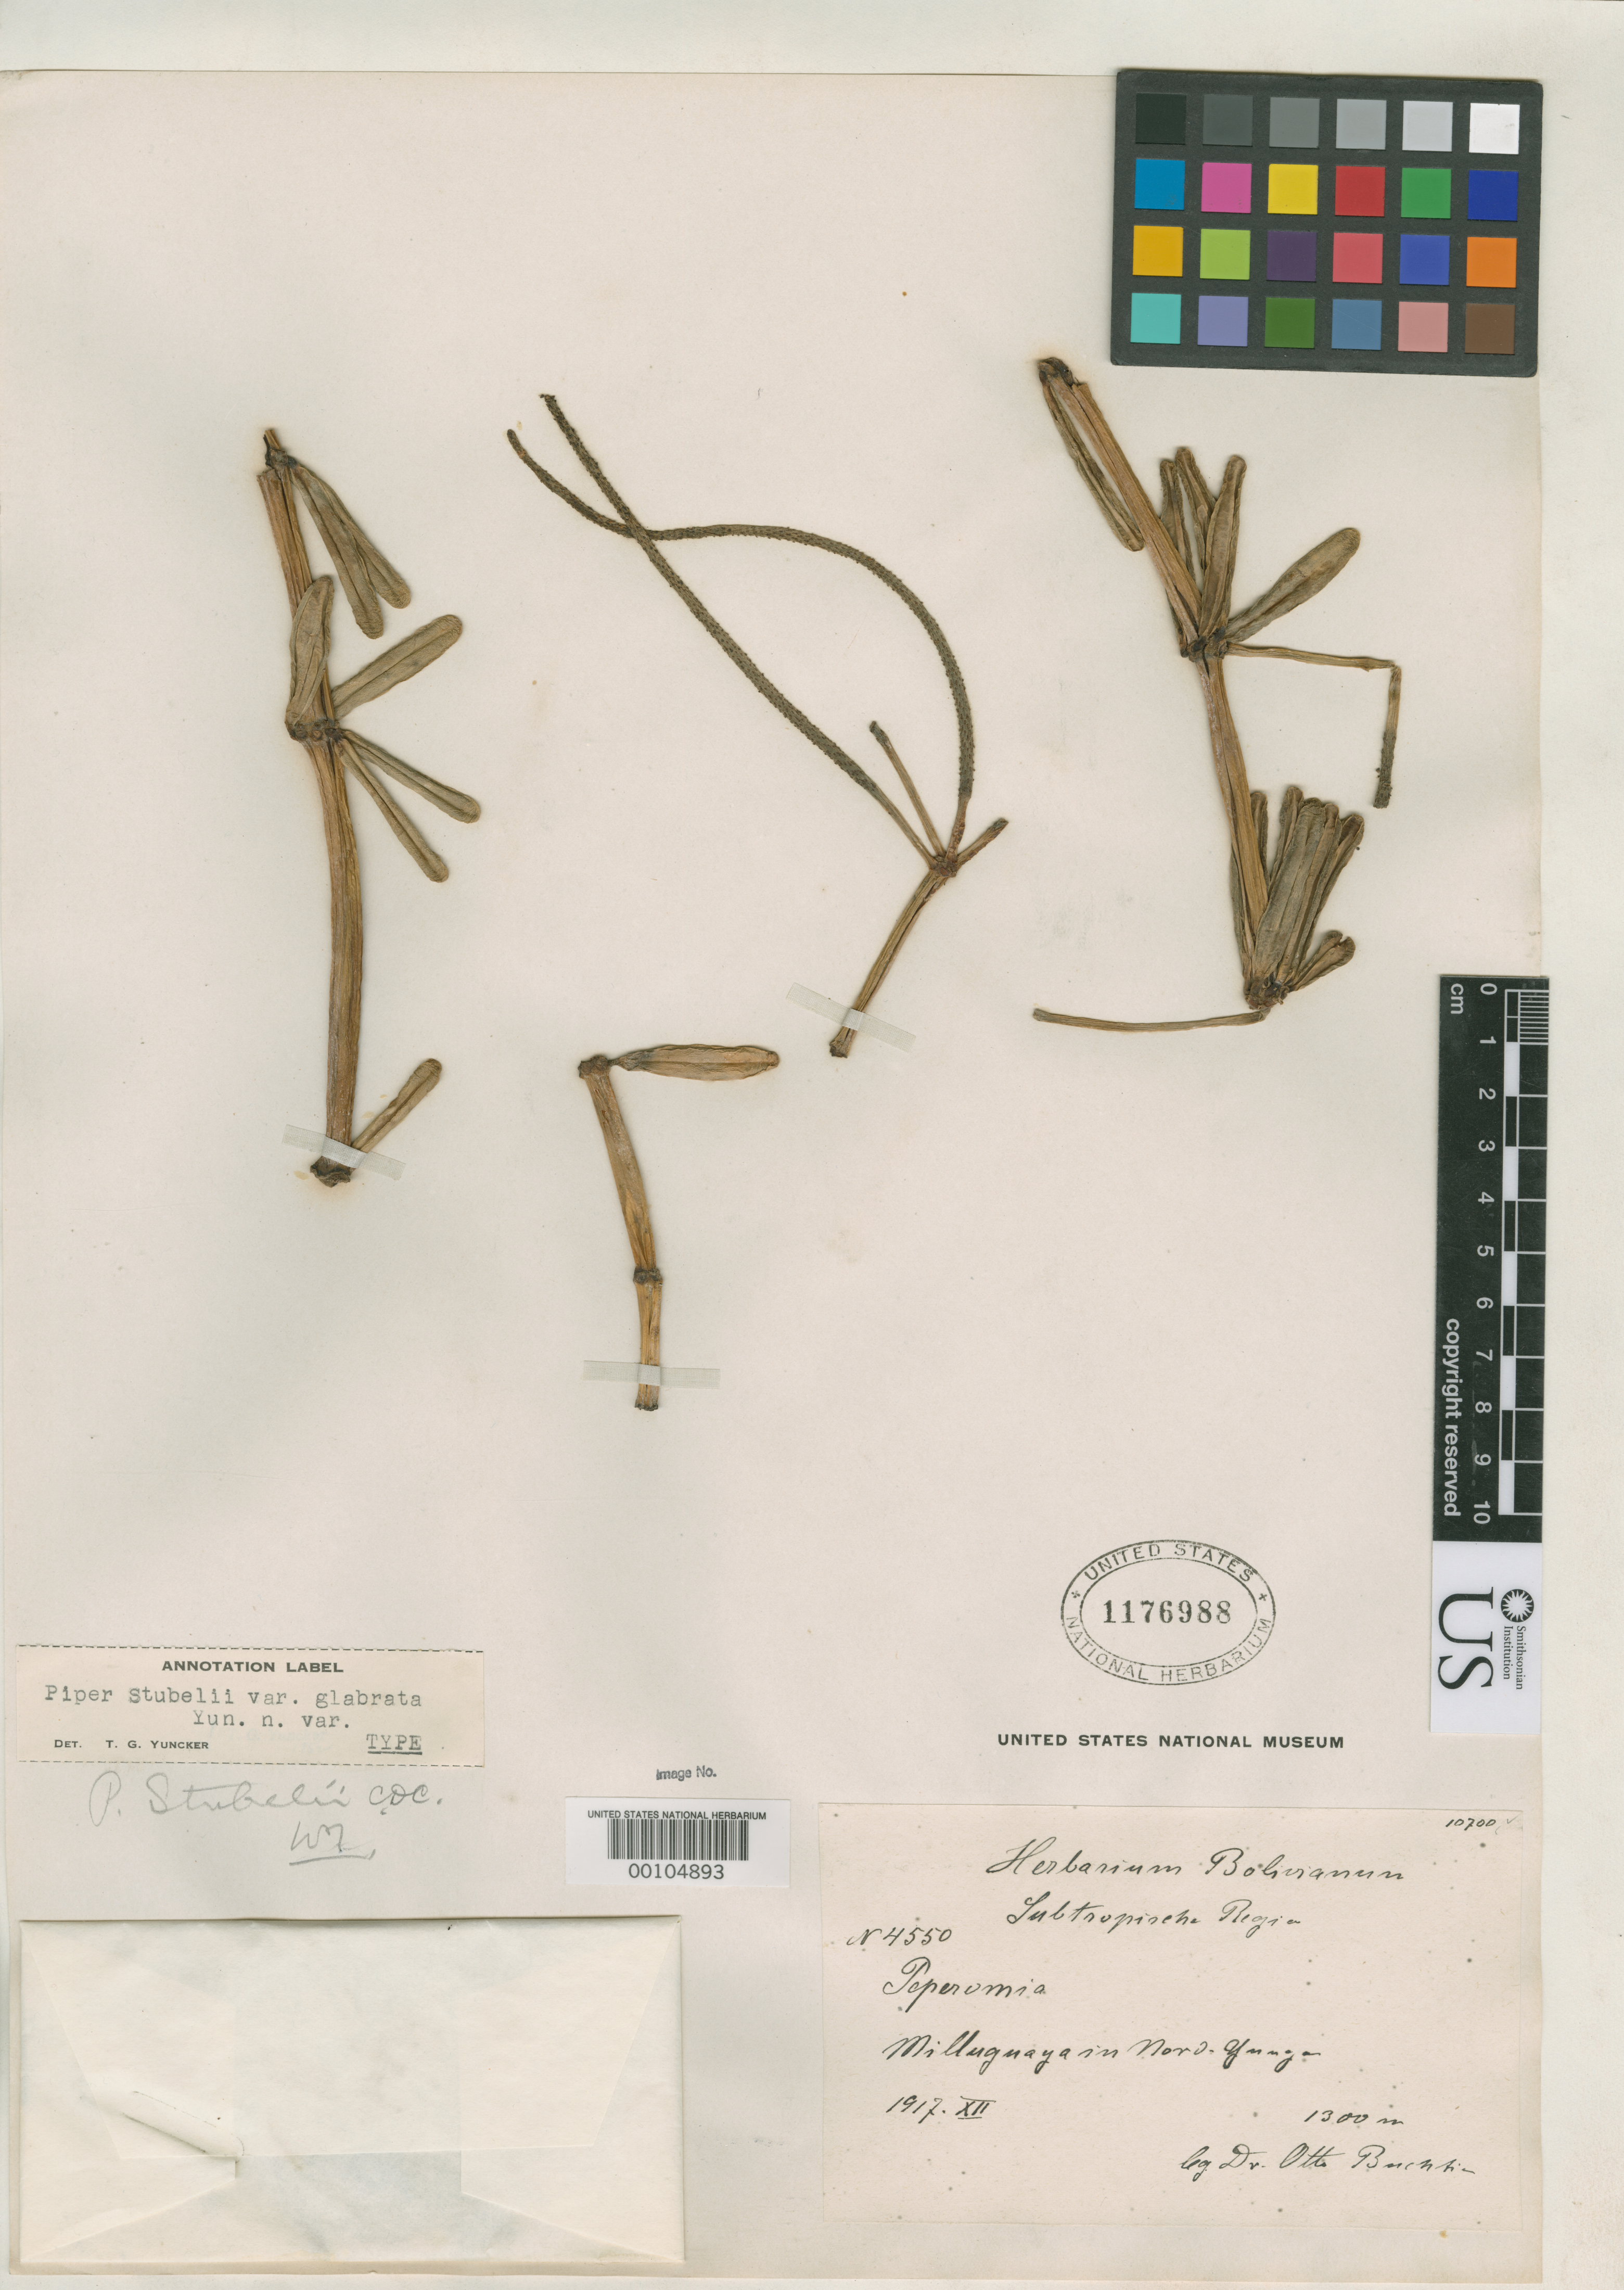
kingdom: Plantae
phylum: Tracheophyta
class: Magnoliopsida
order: Piperales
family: Piperaceae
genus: Peperomia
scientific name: Peperomia stuebelii var. glabrata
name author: Yunck.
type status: Holotype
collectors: O. Buchtien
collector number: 4550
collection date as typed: Dec 1917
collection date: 1917-12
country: Bolivia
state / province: La Paz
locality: Yungas.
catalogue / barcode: US 1176988